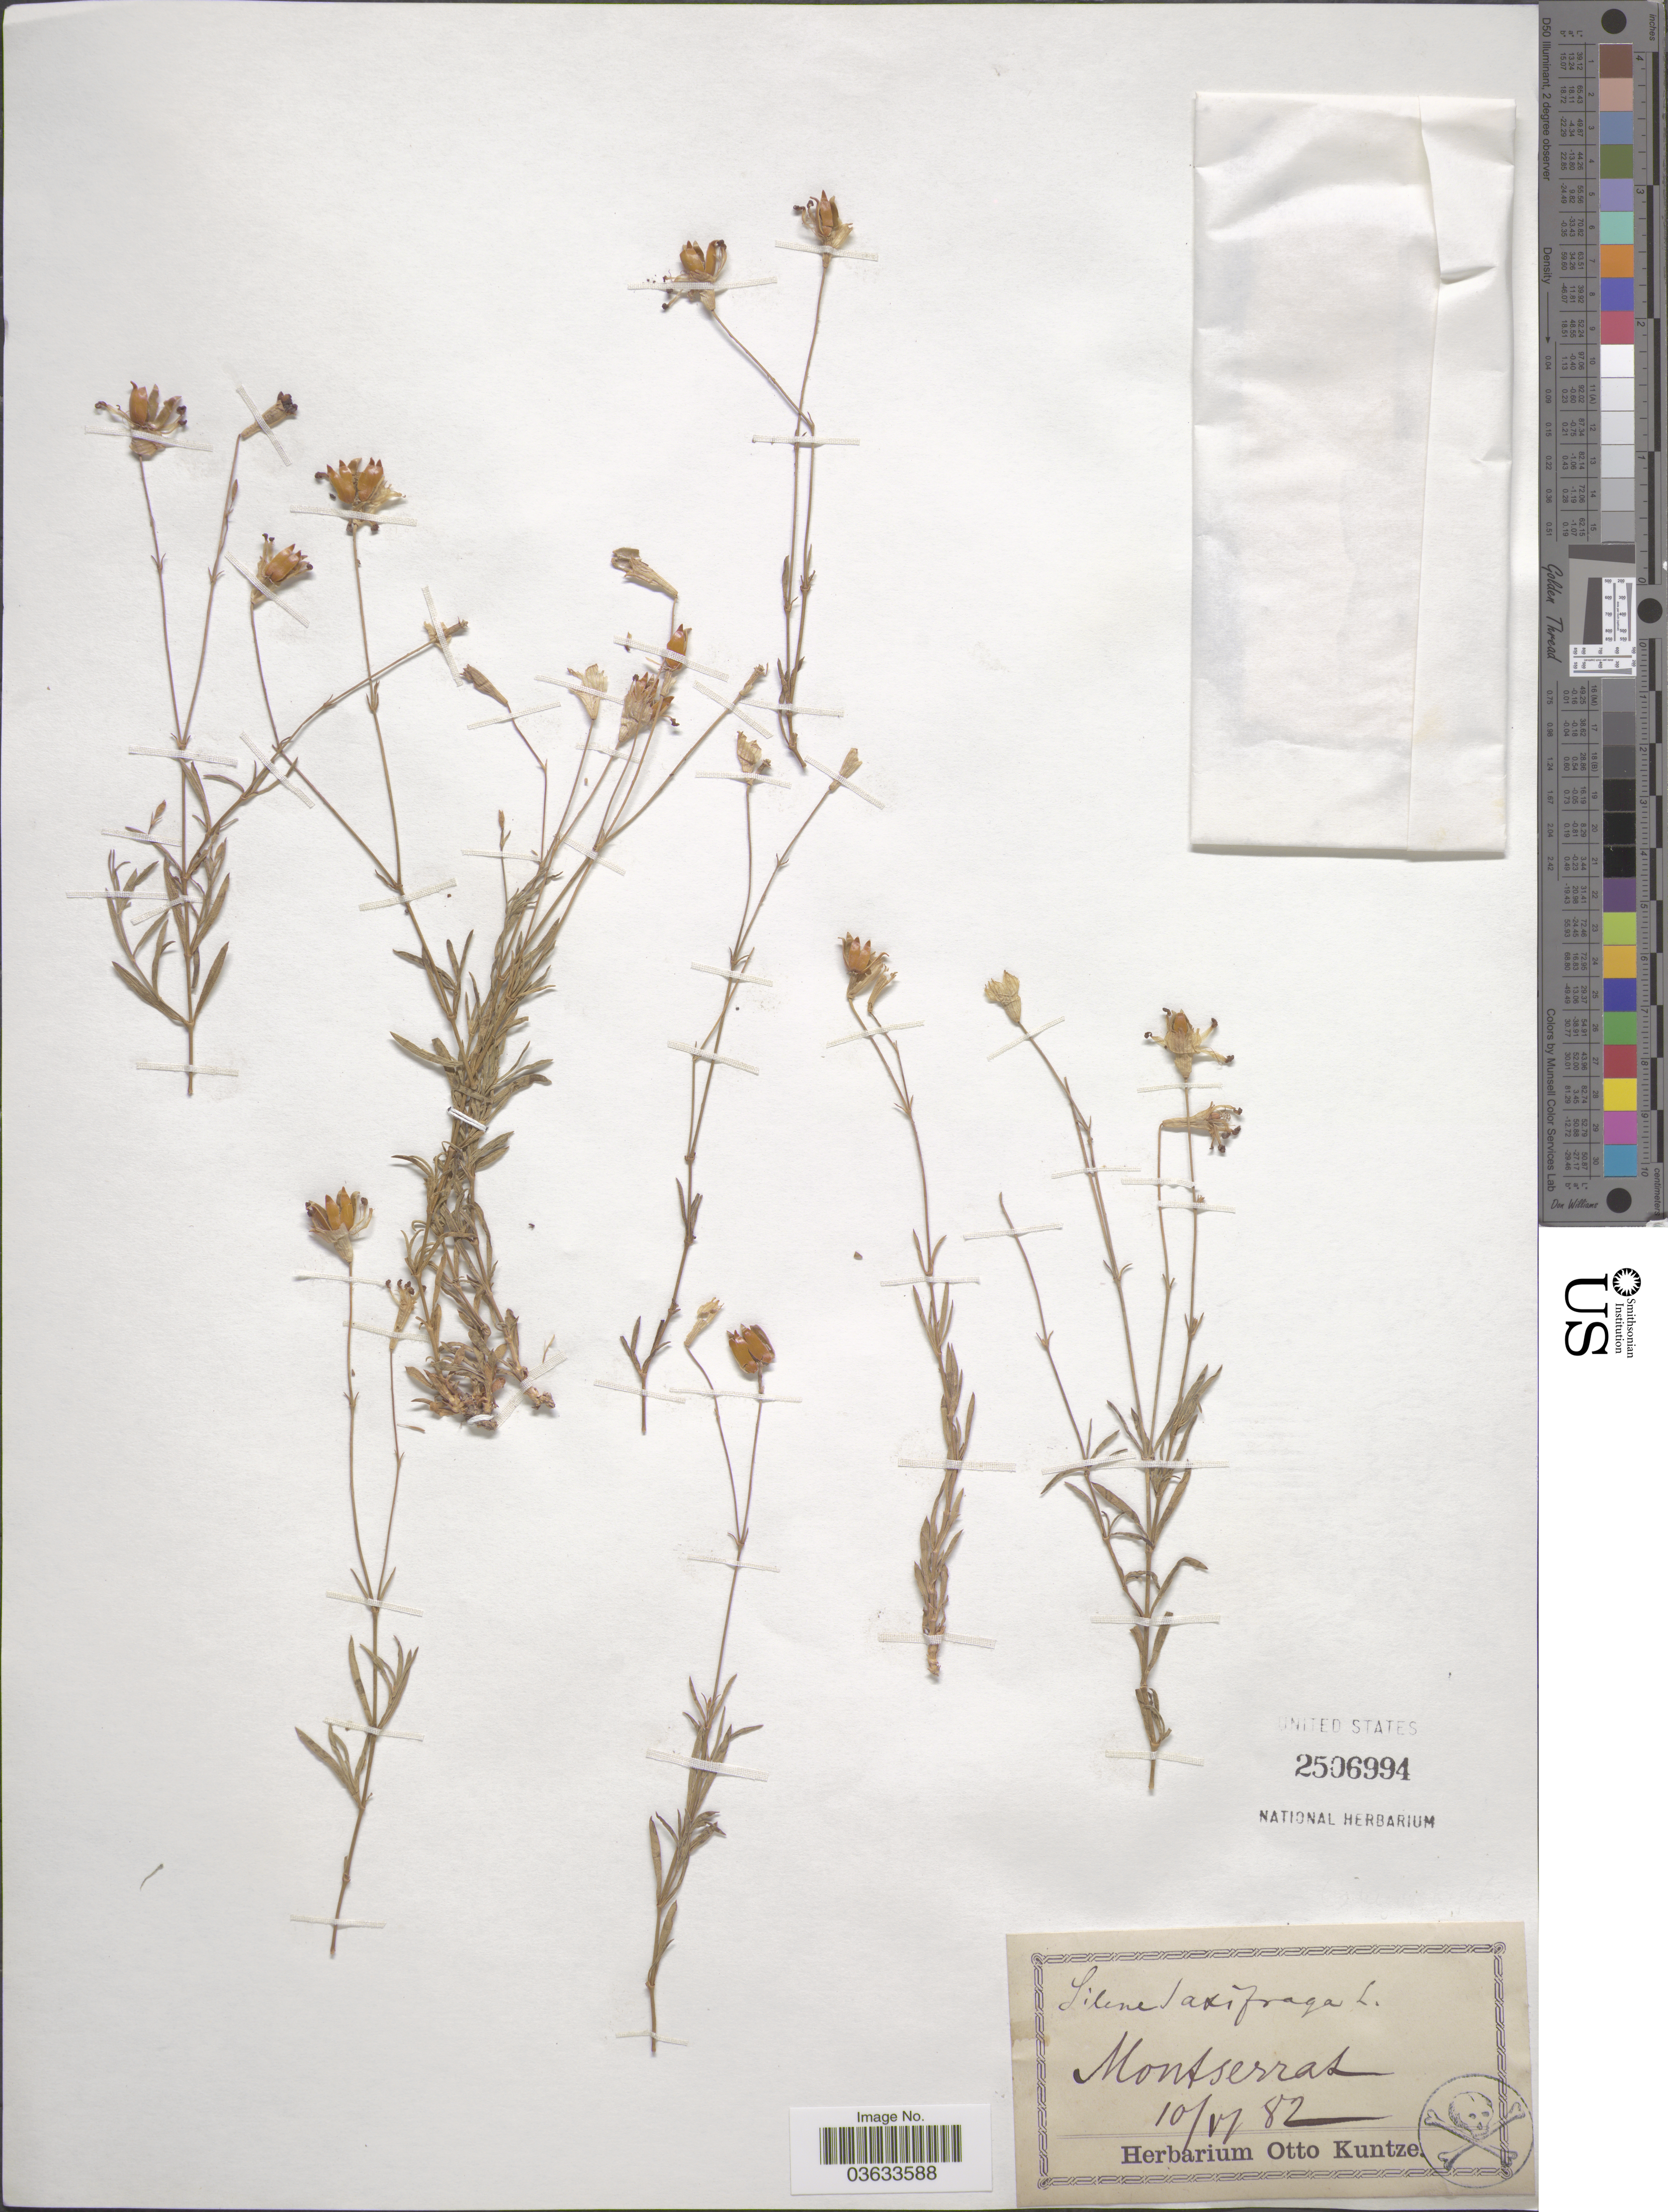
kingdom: Plantae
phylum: Tracheophyta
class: Magnoliopsida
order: Caryophyllales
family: Caryophyllaceae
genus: Silene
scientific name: Silene saxifraga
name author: L.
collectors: ex herb. Otto Kuntze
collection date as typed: Transcribed d/m/y: 10/6/82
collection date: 1882-06-10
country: Spain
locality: Montserrat.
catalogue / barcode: US 2506994